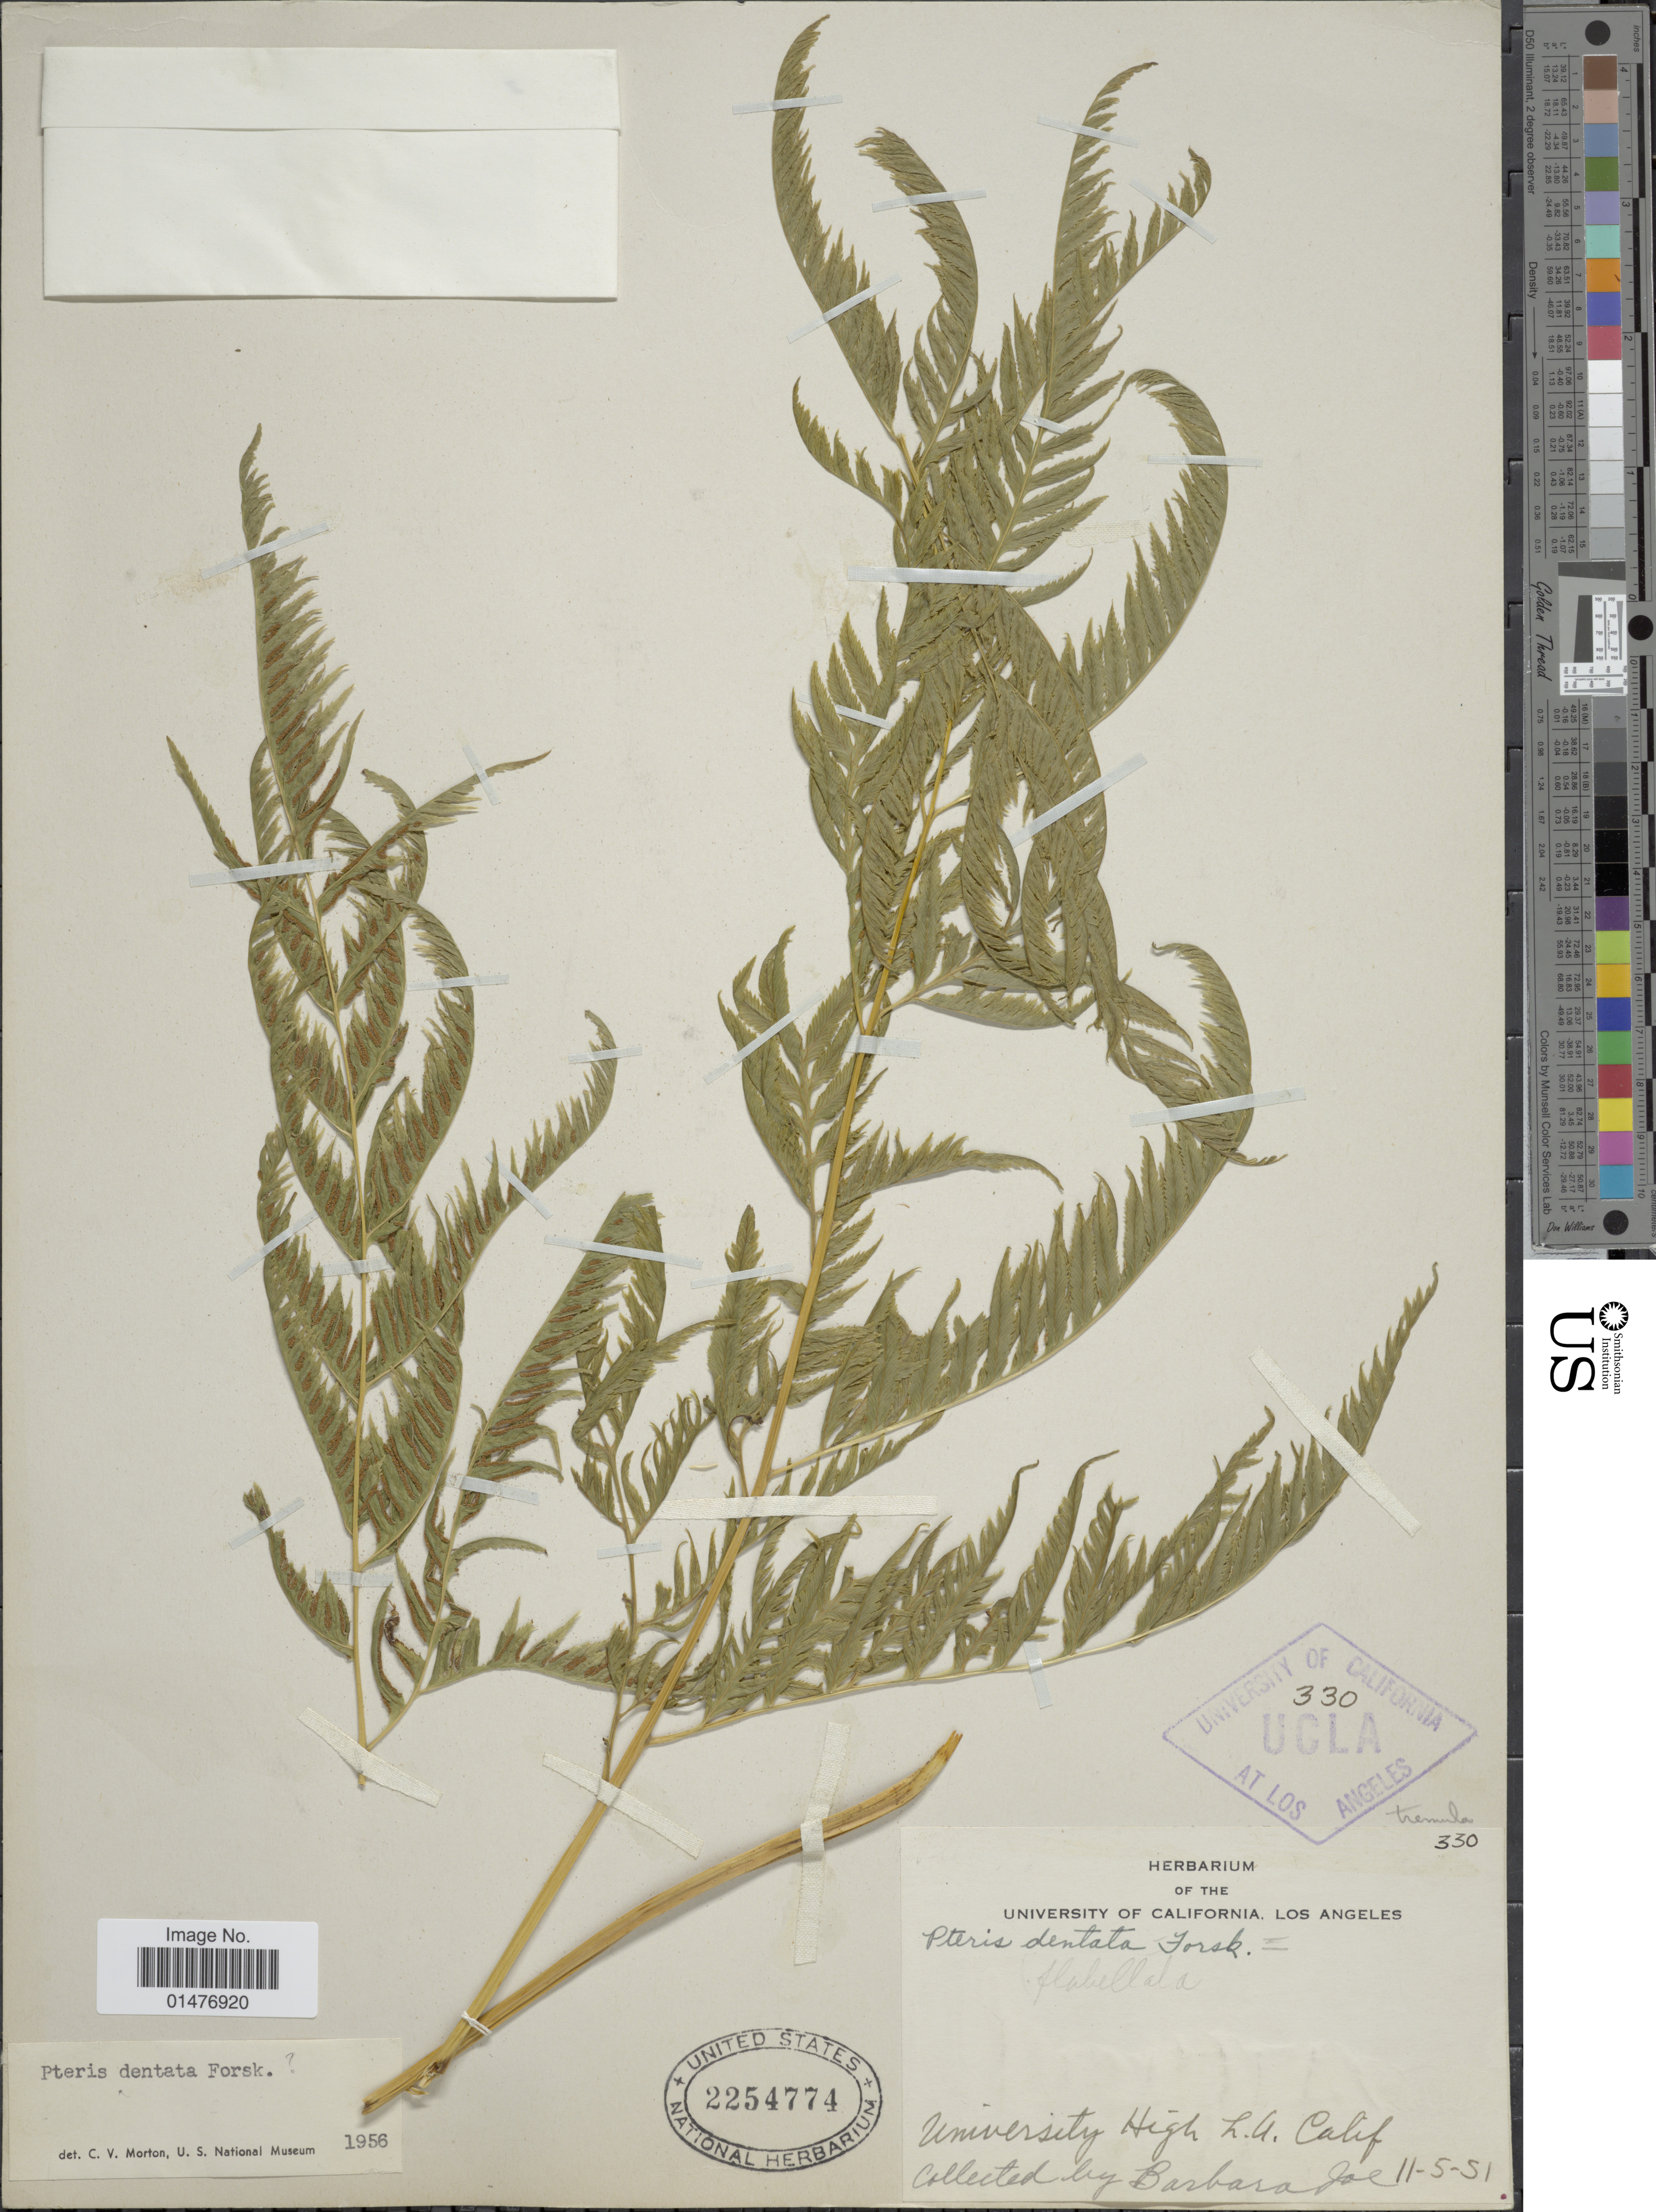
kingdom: Plantae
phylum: Tracheophyta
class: Polypodiopsida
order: Polypodiales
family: Pteridaceae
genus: Pteris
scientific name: Pteris dentata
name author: Forssk.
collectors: B. Joe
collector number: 330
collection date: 1951-05-11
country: United States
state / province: California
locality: University High L.A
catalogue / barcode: US 2254774